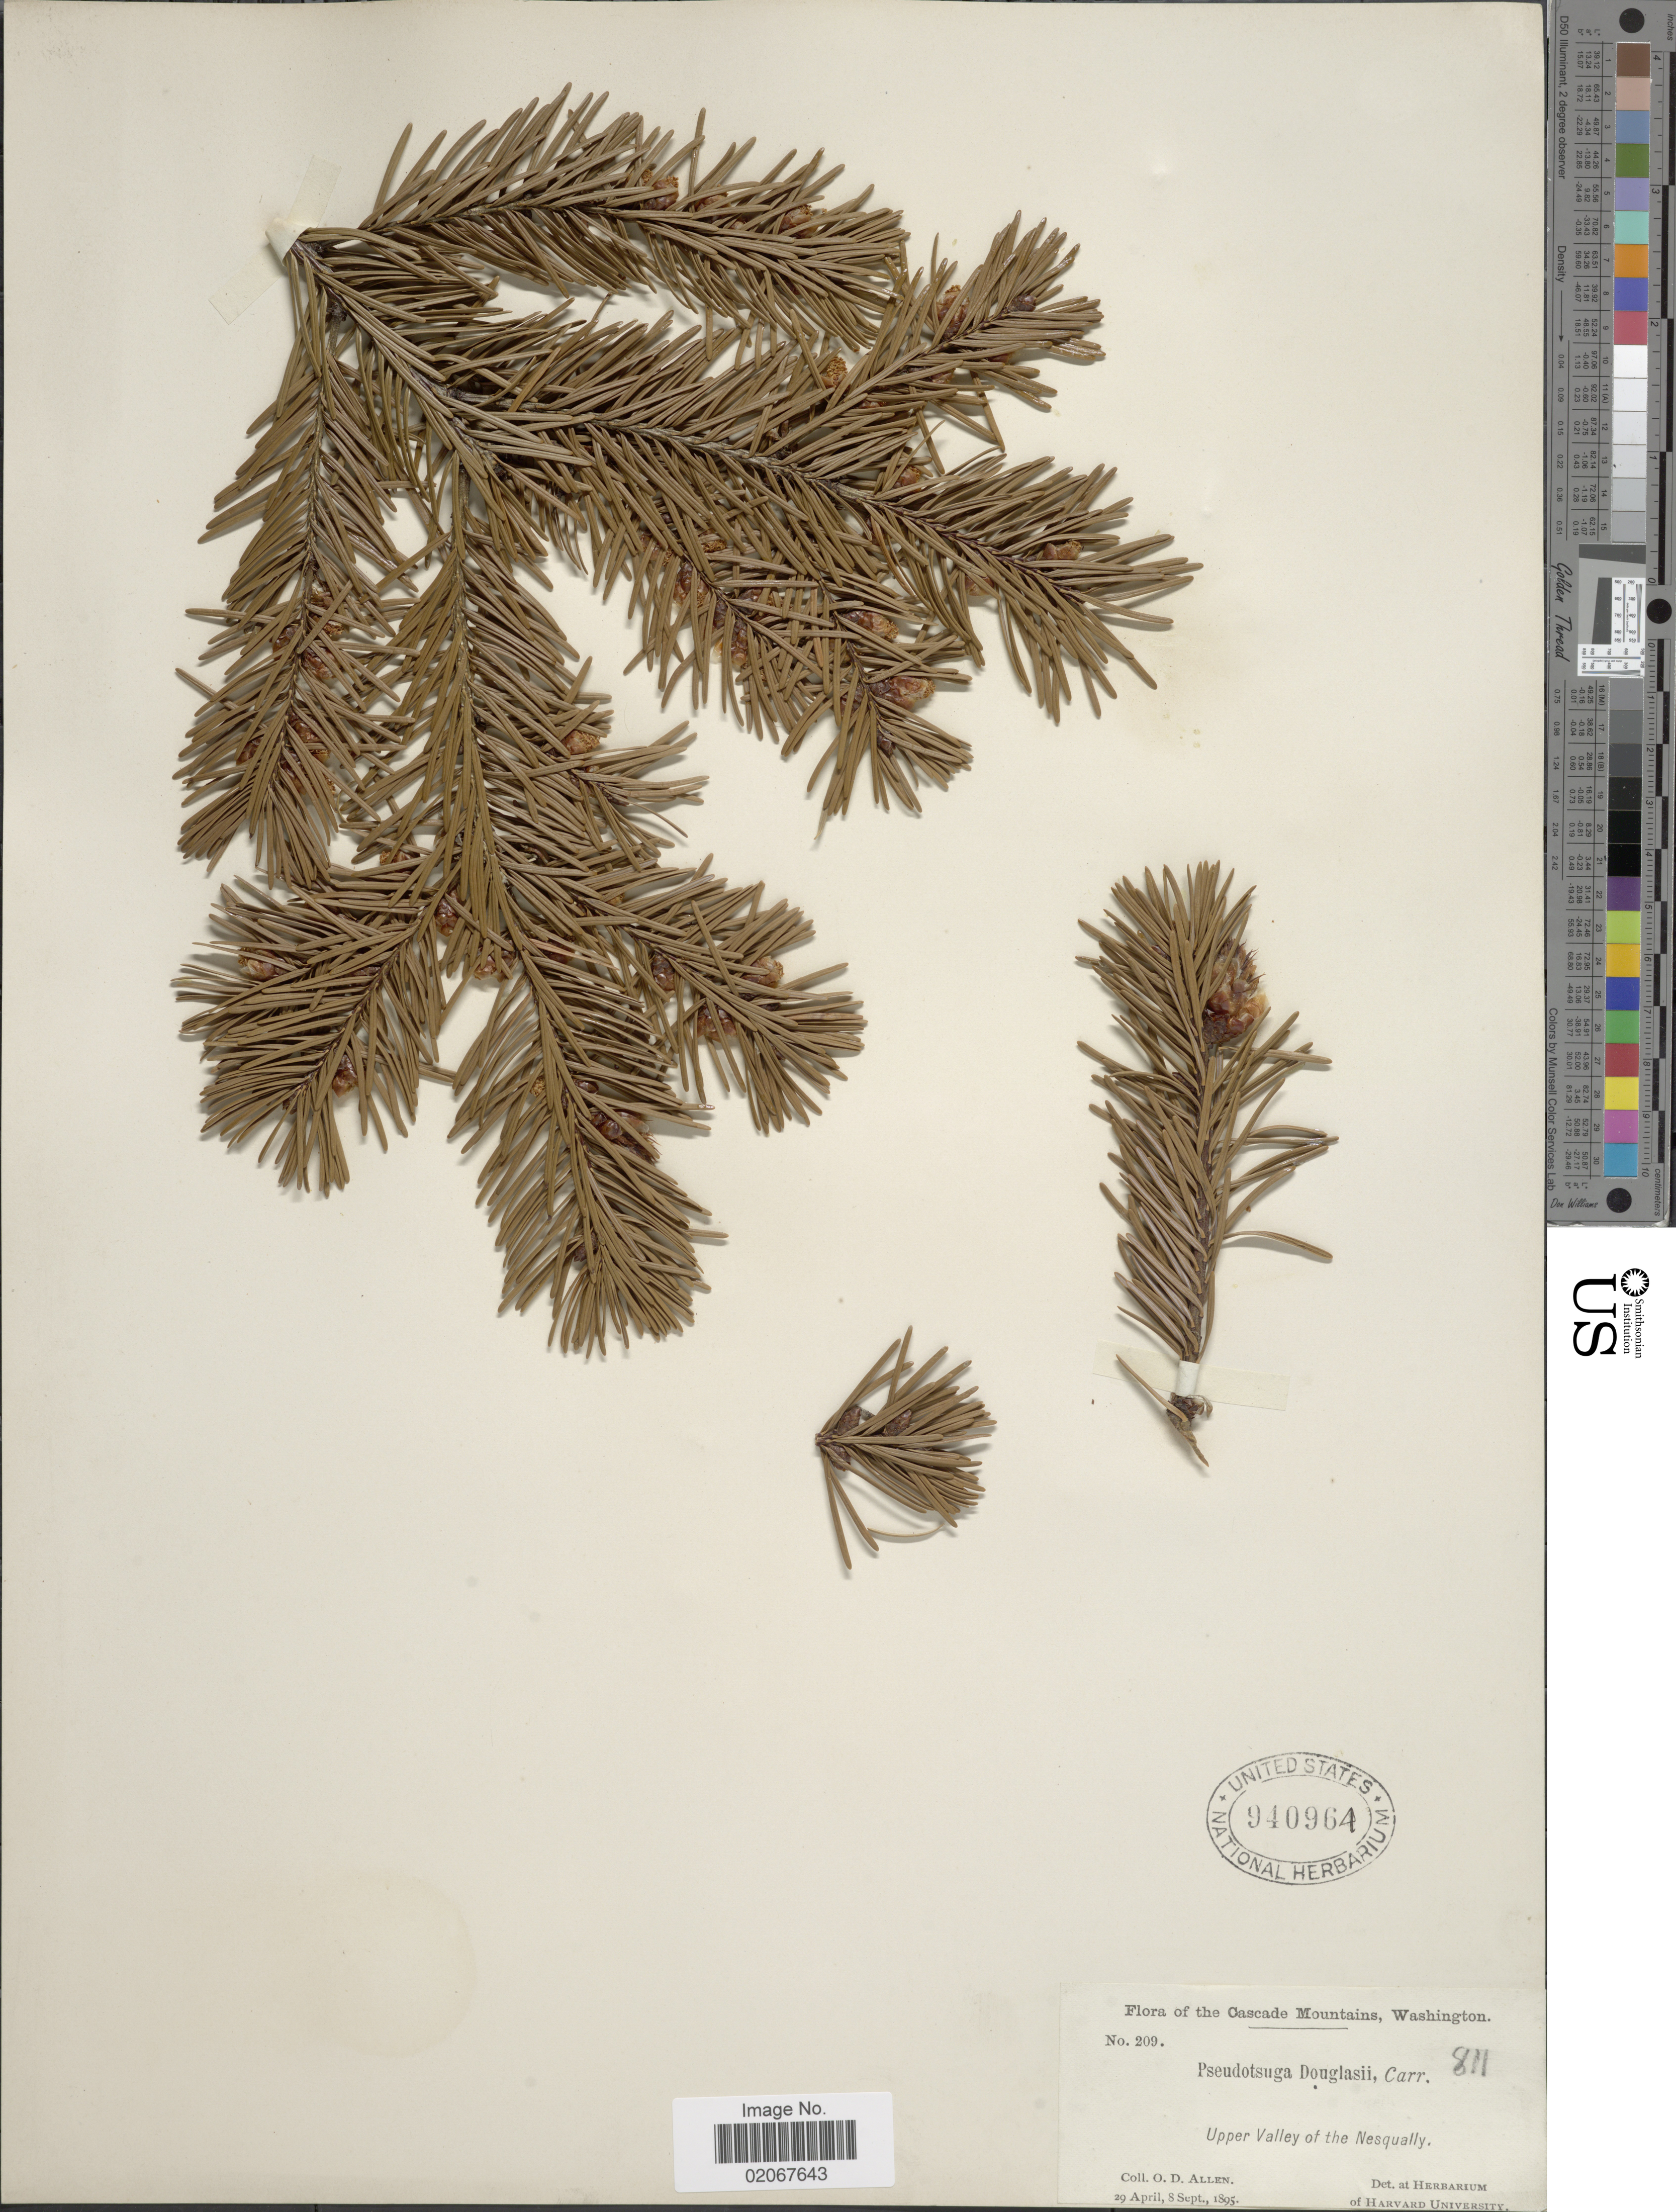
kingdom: Plantae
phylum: Tracheophyta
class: Pinopsida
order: Pinales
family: Pinaceae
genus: Pseudotsuga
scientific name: Pseudotsuga menziesii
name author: (Mirb.) Franco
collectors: O. D. Allen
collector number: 209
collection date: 1895-04-29/1895-09-08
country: United States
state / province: Washington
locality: Cascade Mountains, Washington. Upper Valley of the Nesqually.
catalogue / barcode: US 940964